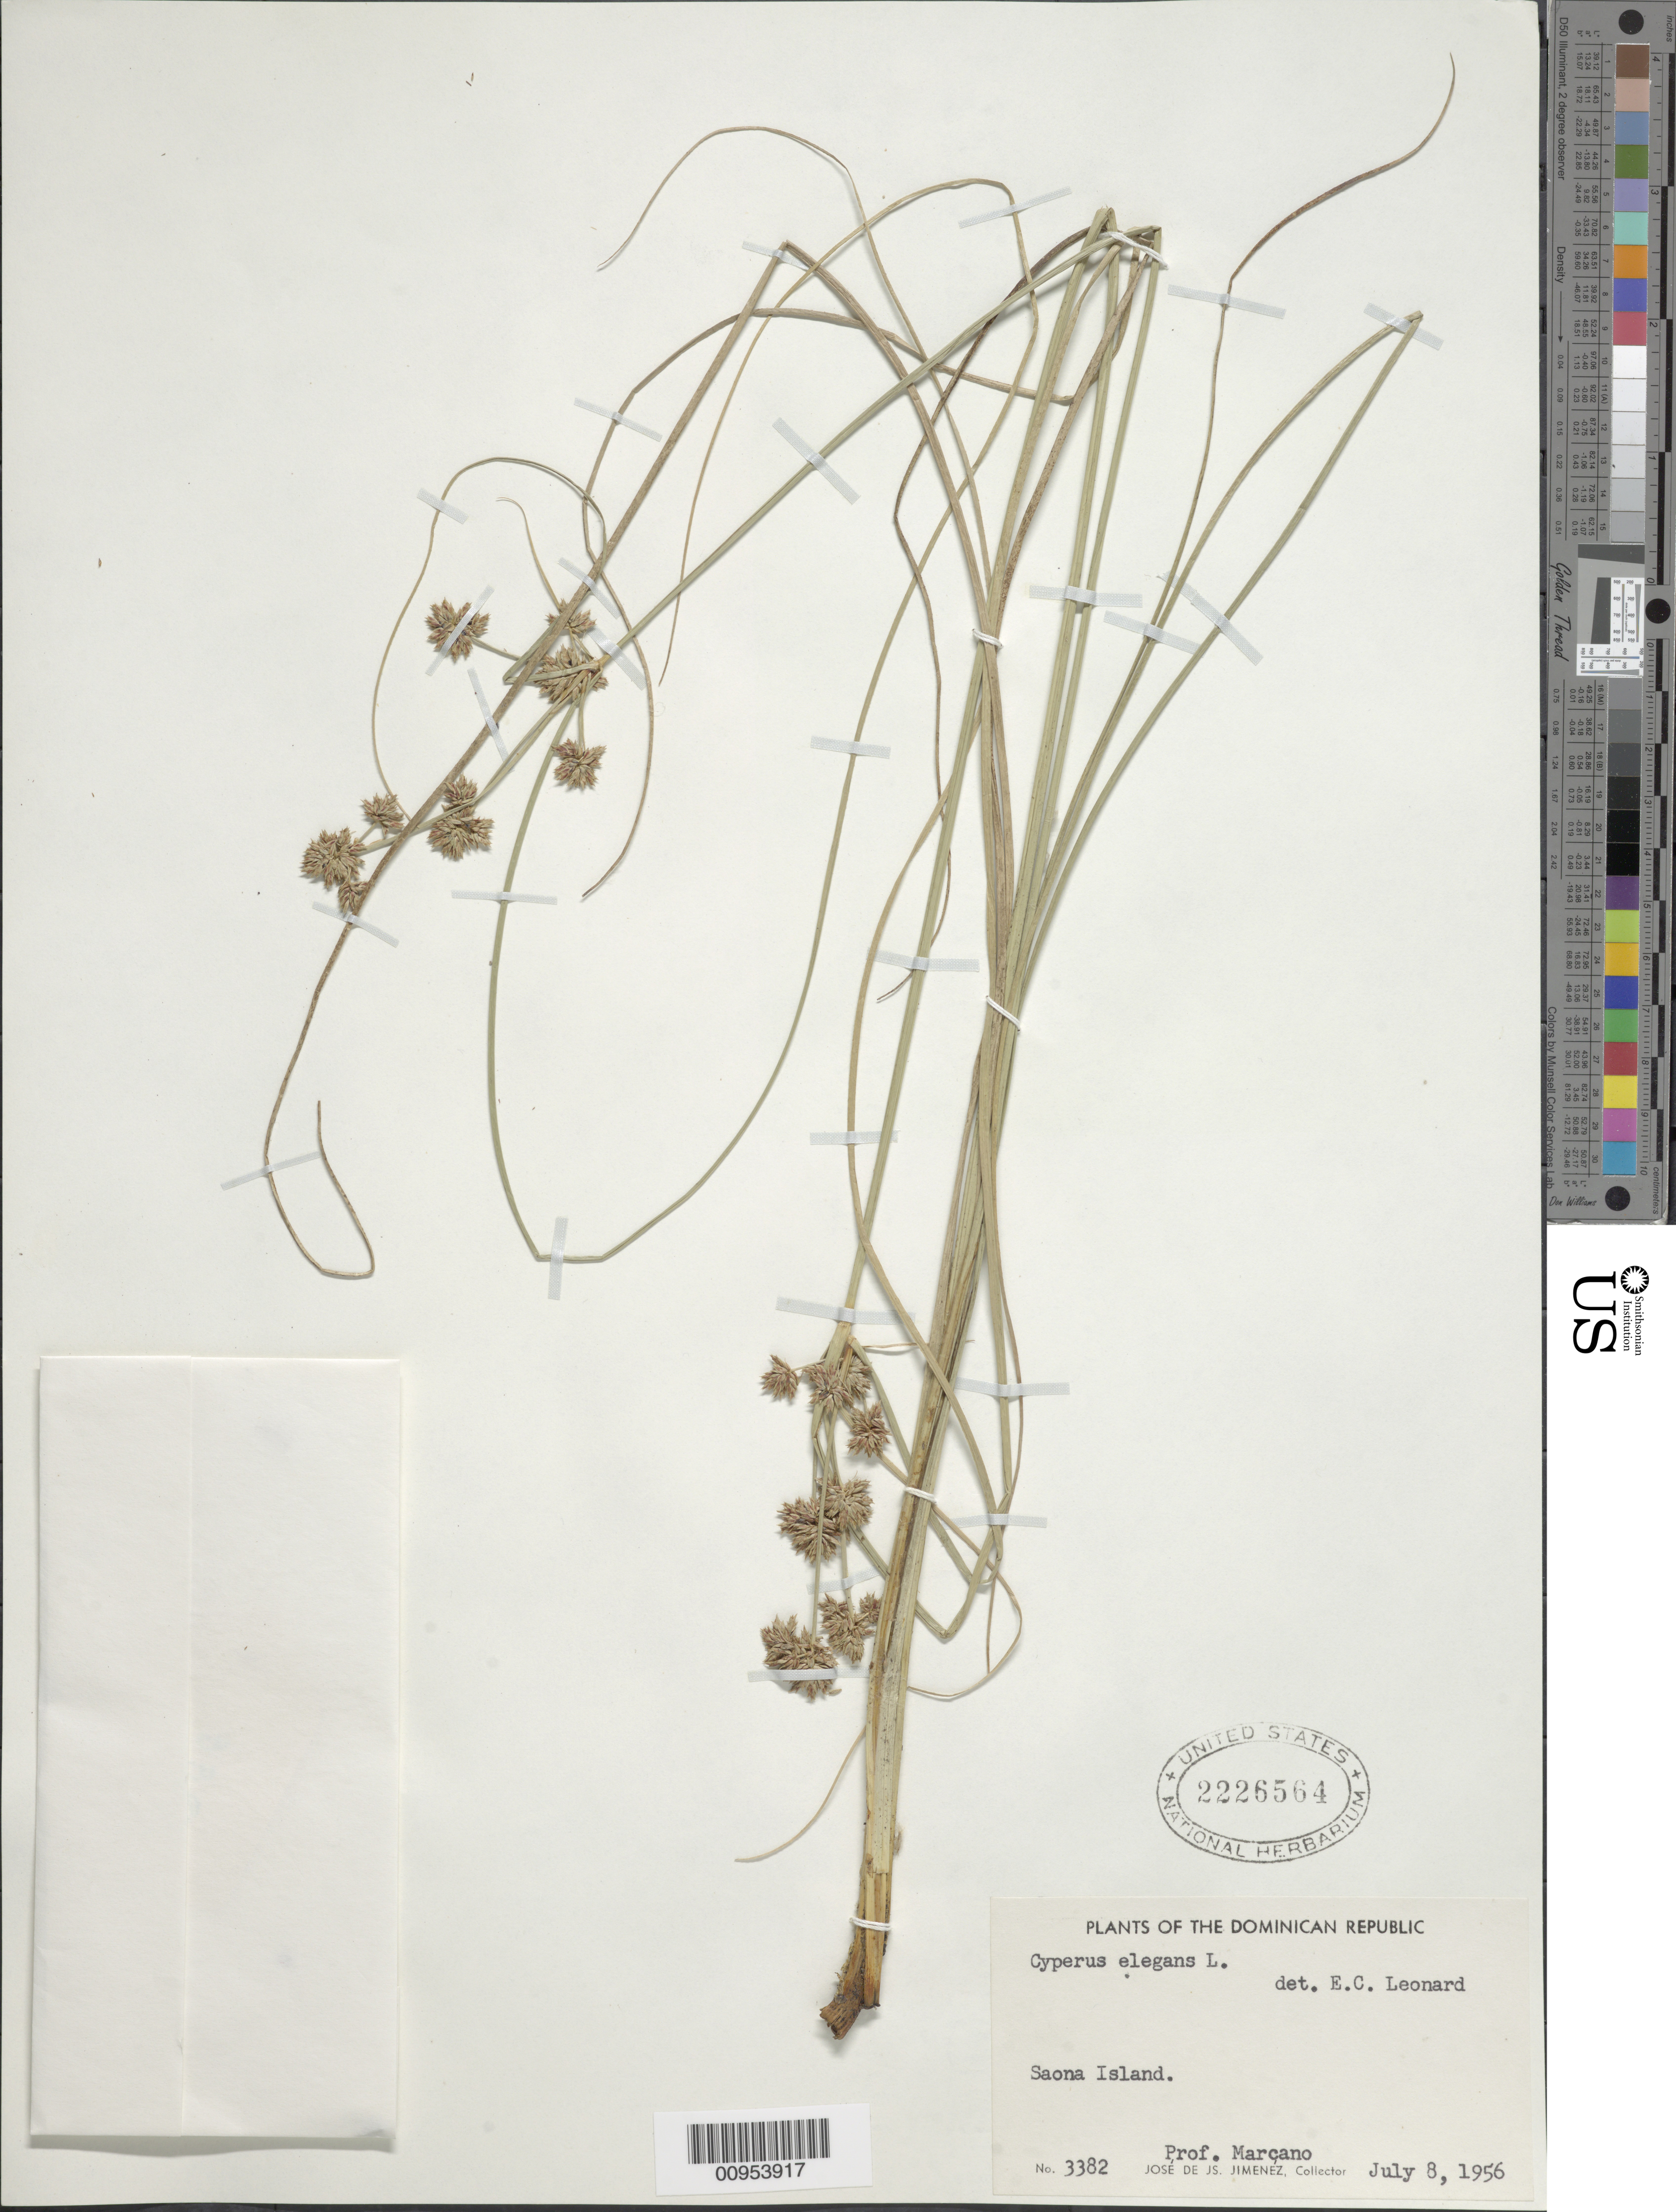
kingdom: Plantae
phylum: Tracheophyta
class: Liliopsida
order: Poales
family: Cyperaceae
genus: Cyperus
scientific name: Cyperus elegans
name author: L.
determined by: Leonard, Emery C., (US)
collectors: J. J. Jiménez & P. Marcano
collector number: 3382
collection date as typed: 08 Jul 1956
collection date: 1956-07-08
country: Dominican Republic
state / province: La Romana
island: Saona I.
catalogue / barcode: US 2226564